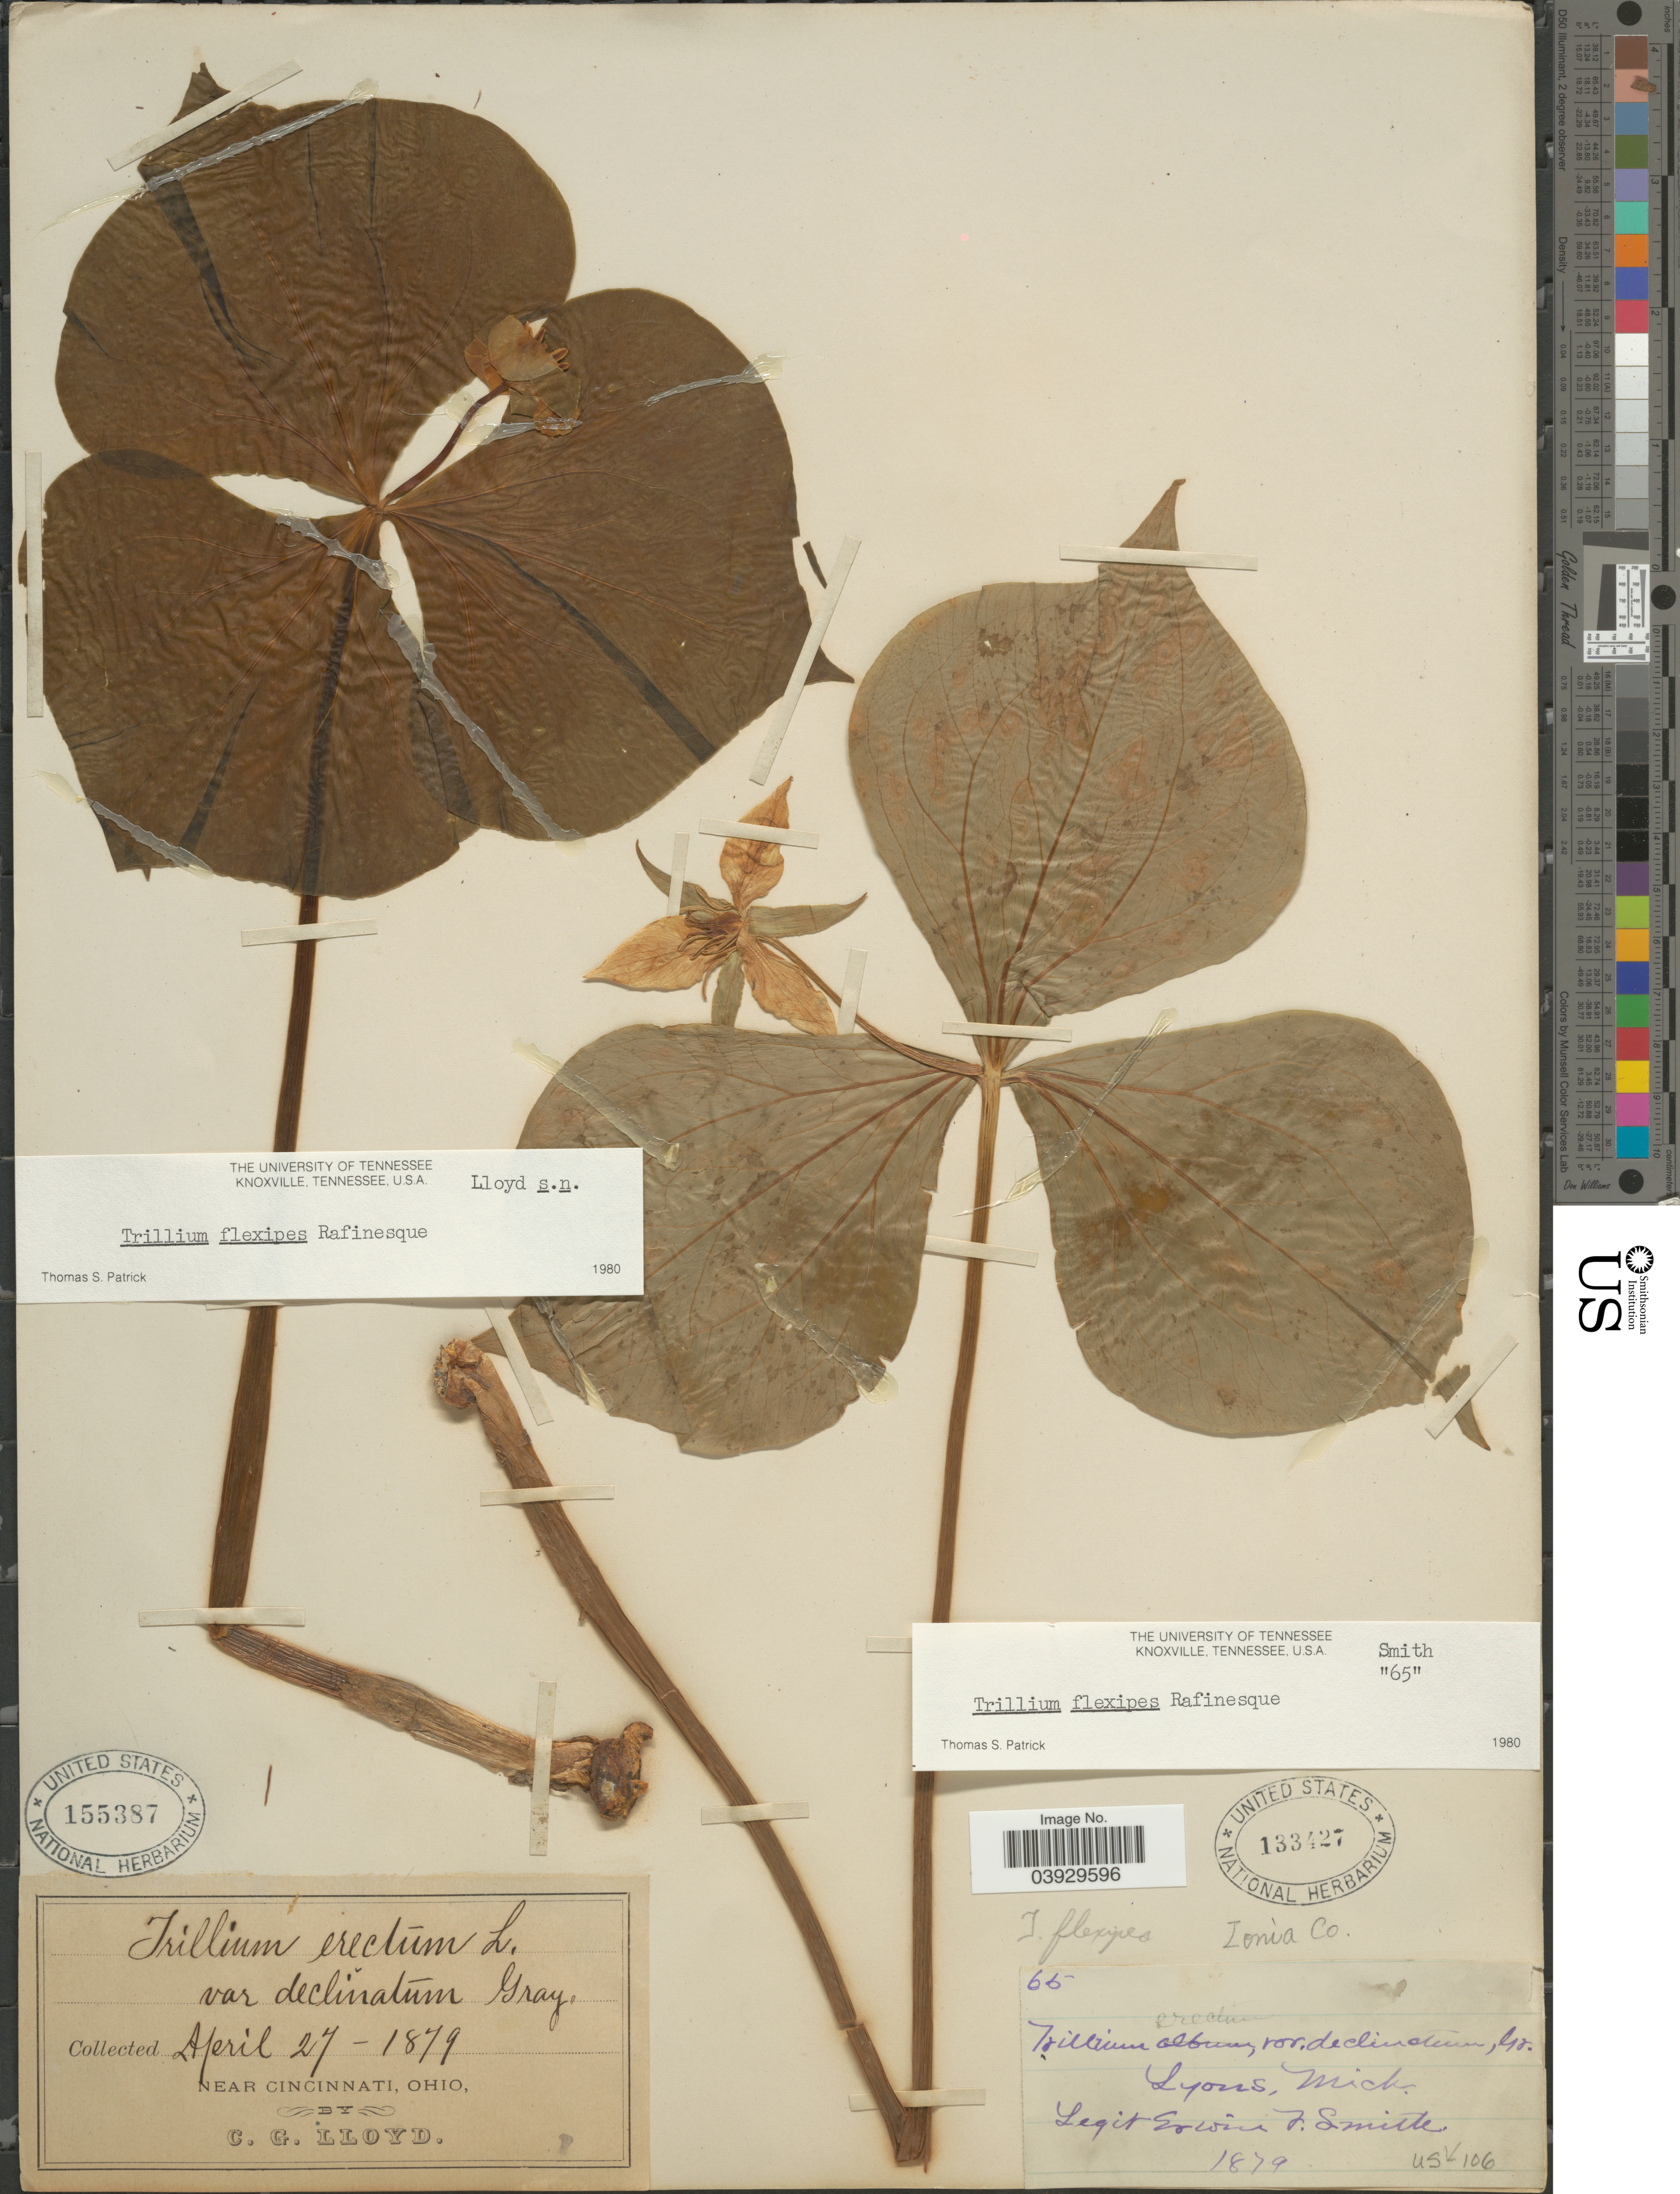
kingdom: Plantae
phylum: Tracheophyta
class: Liliopsida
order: Liliales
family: Melanthiaceae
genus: Trillium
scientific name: Trillium flexipes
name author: Raf.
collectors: E. F. Smith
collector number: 65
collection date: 1879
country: United States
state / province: Michigan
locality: Ionia Co. Lyons.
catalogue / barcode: US 133427-2